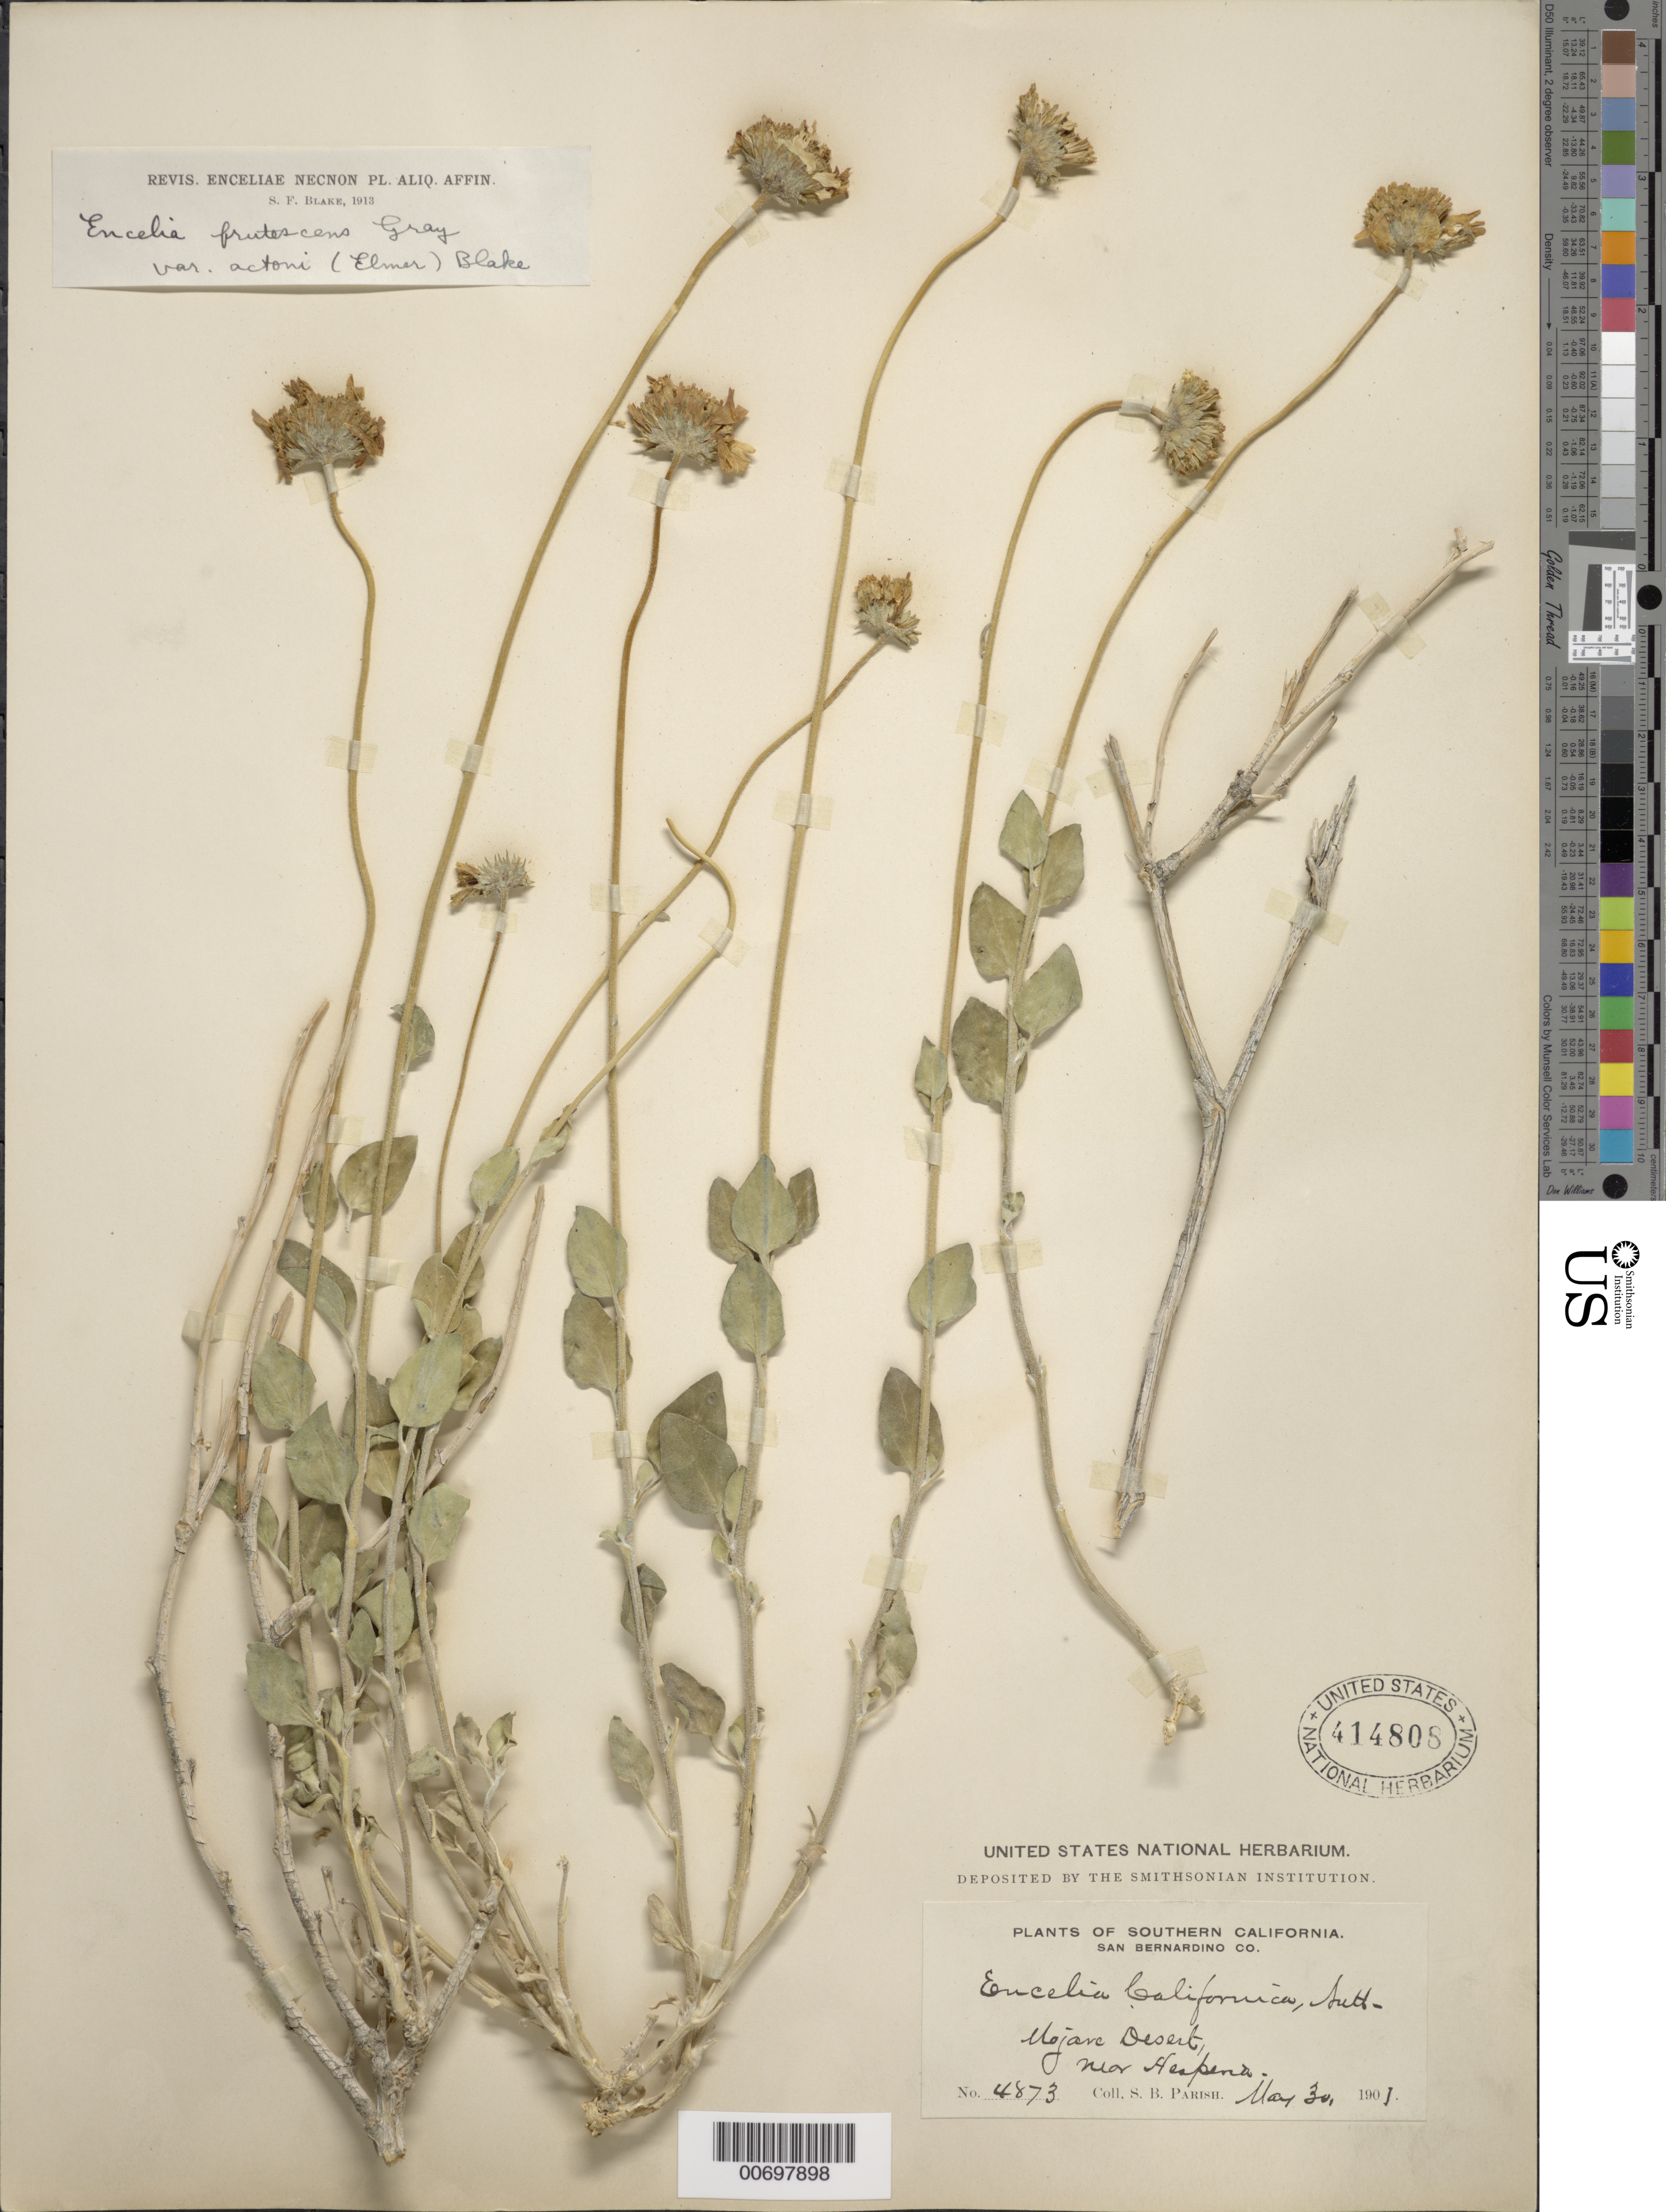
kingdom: Plantae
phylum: Tracheophyta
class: Magnoliopsida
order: Asterales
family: Asteraceae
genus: Encelia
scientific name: Encelia frutescens var. actonii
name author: (Elmer) S.F. Blake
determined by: Blake, Sydney F.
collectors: S. B. Parish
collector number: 4873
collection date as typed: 30 May 1901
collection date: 1901-05-30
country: United States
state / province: California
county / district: San Bernardino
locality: Mojave Desert, near Hesperia.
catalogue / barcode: US 414808